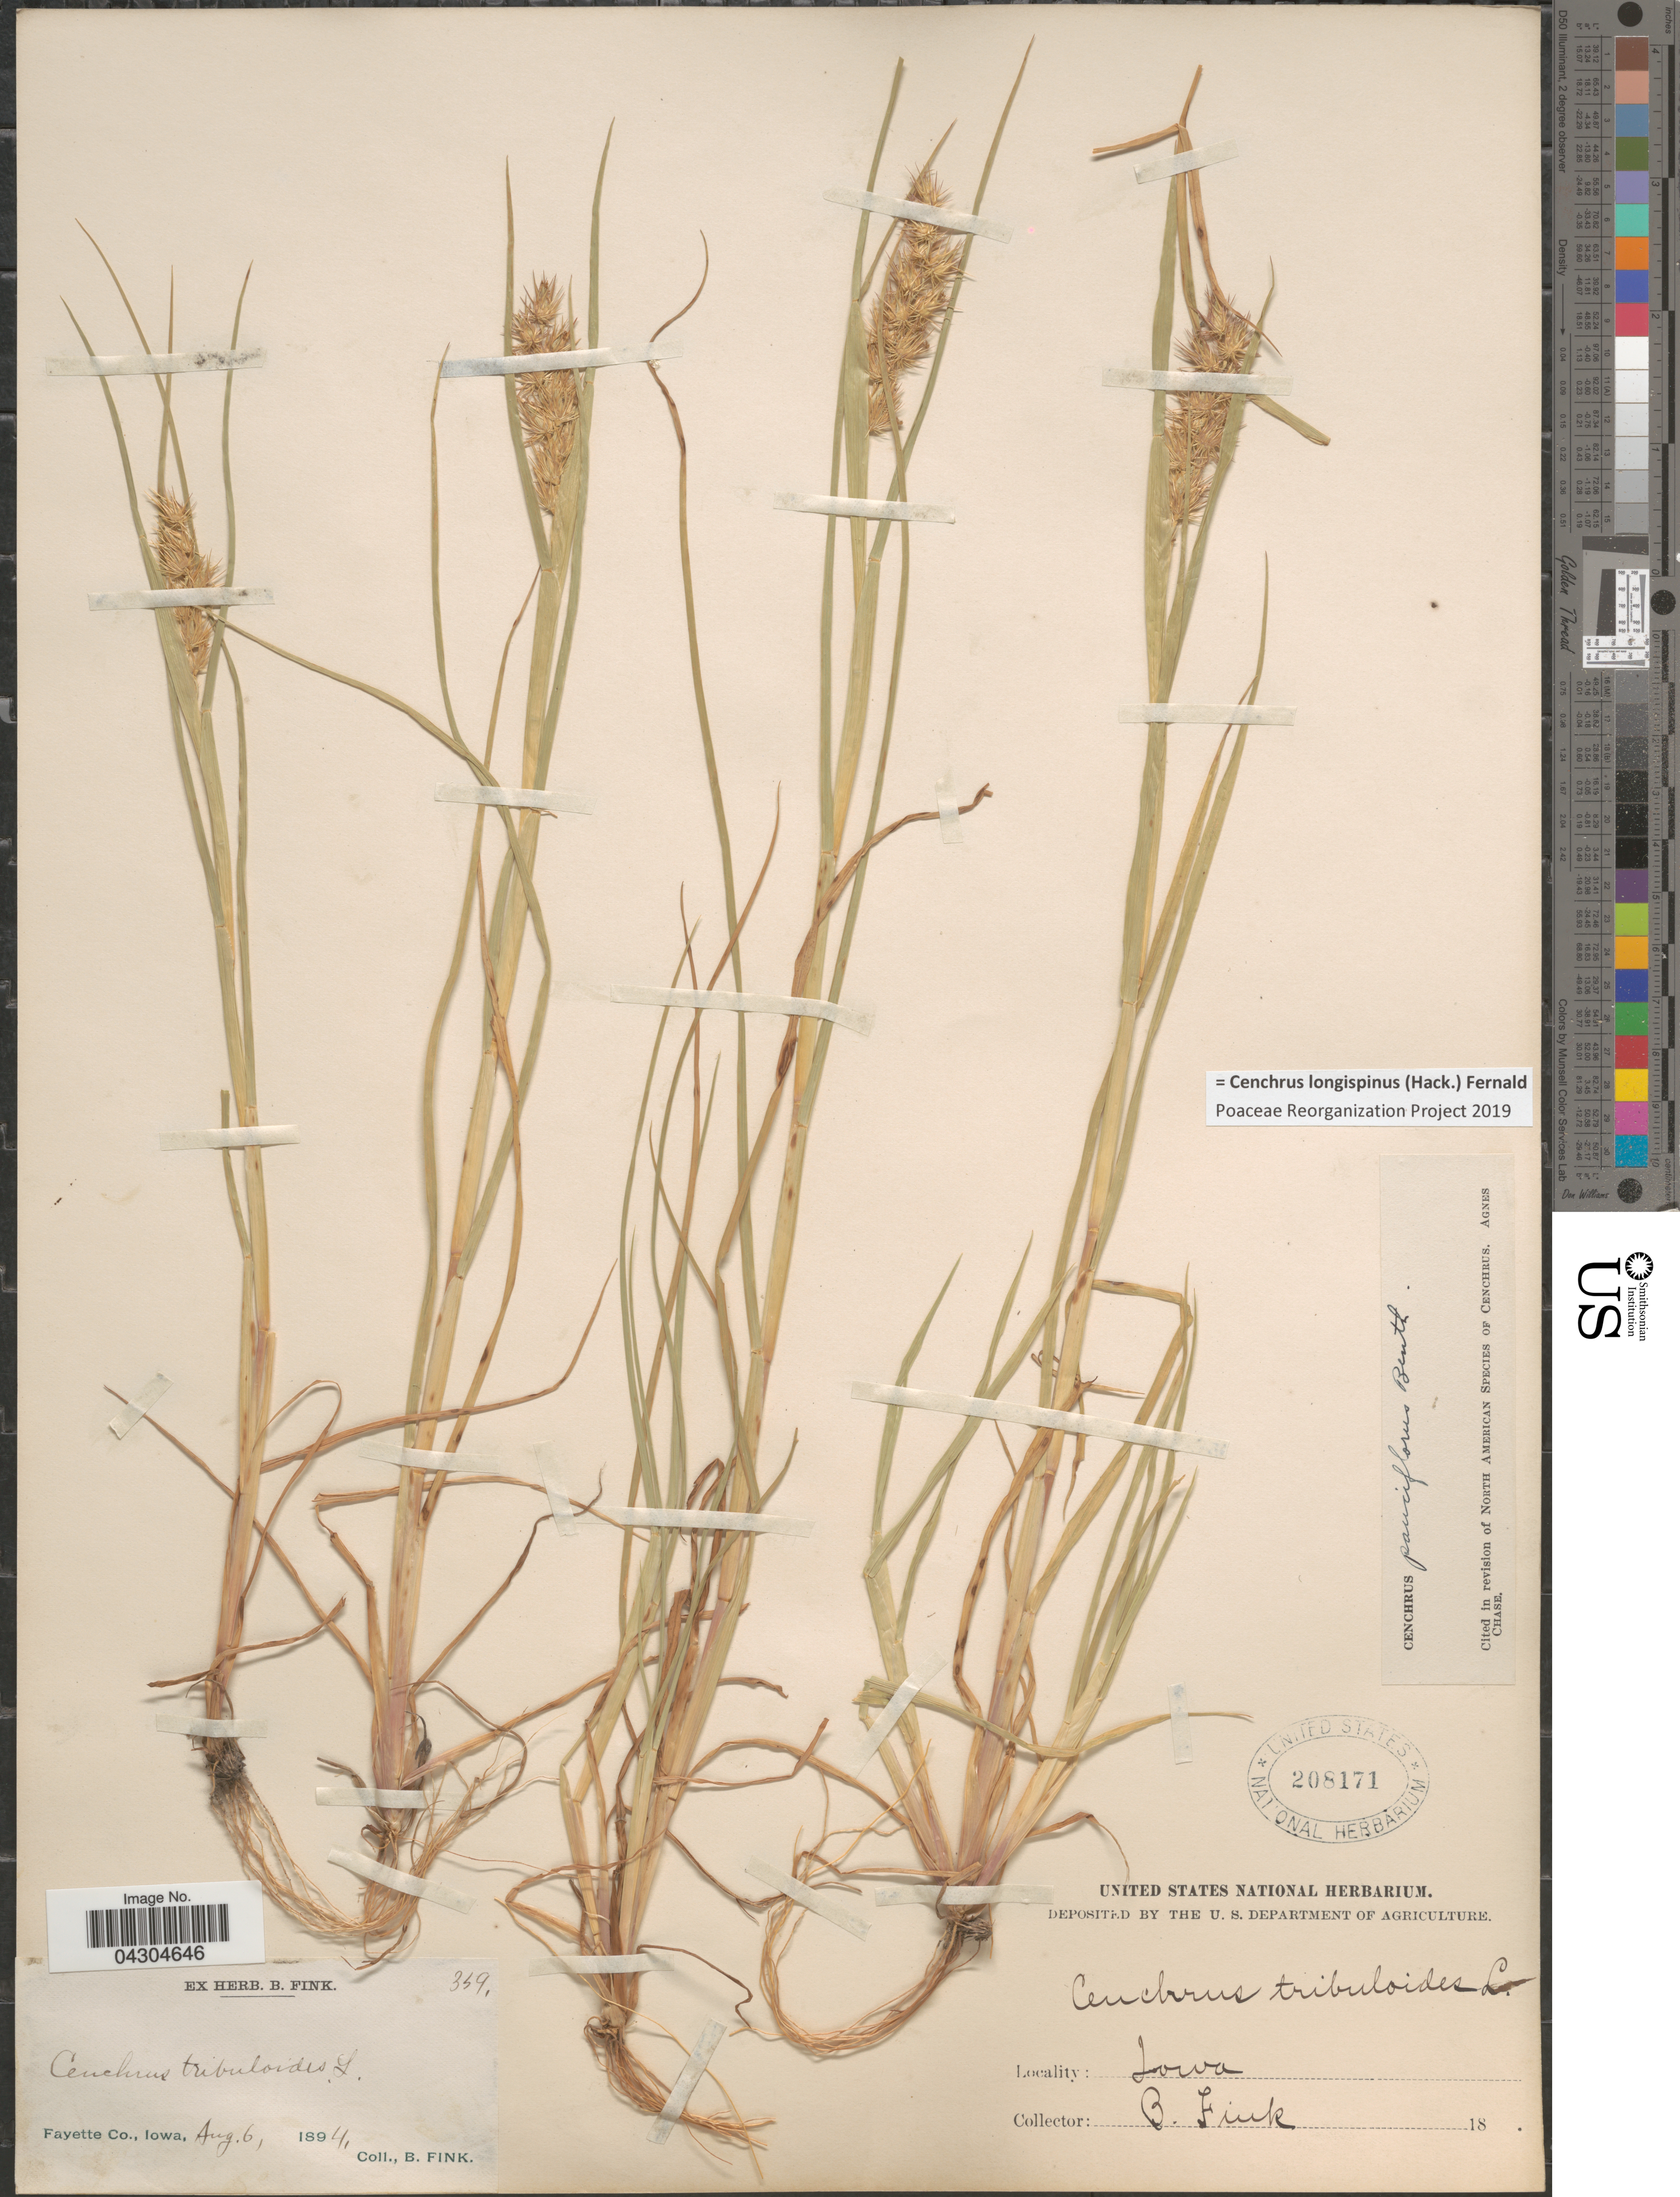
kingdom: Plantae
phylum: Tracheophyta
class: Liliopsida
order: Poales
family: Poaceae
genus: Cenchrus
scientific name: Cenchrus longispinus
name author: (Hack.) Fernald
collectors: B. Fink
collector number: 359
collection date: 1894-08-06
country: United States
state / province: Iowa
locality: Fayette Co.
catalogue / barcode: US 208171